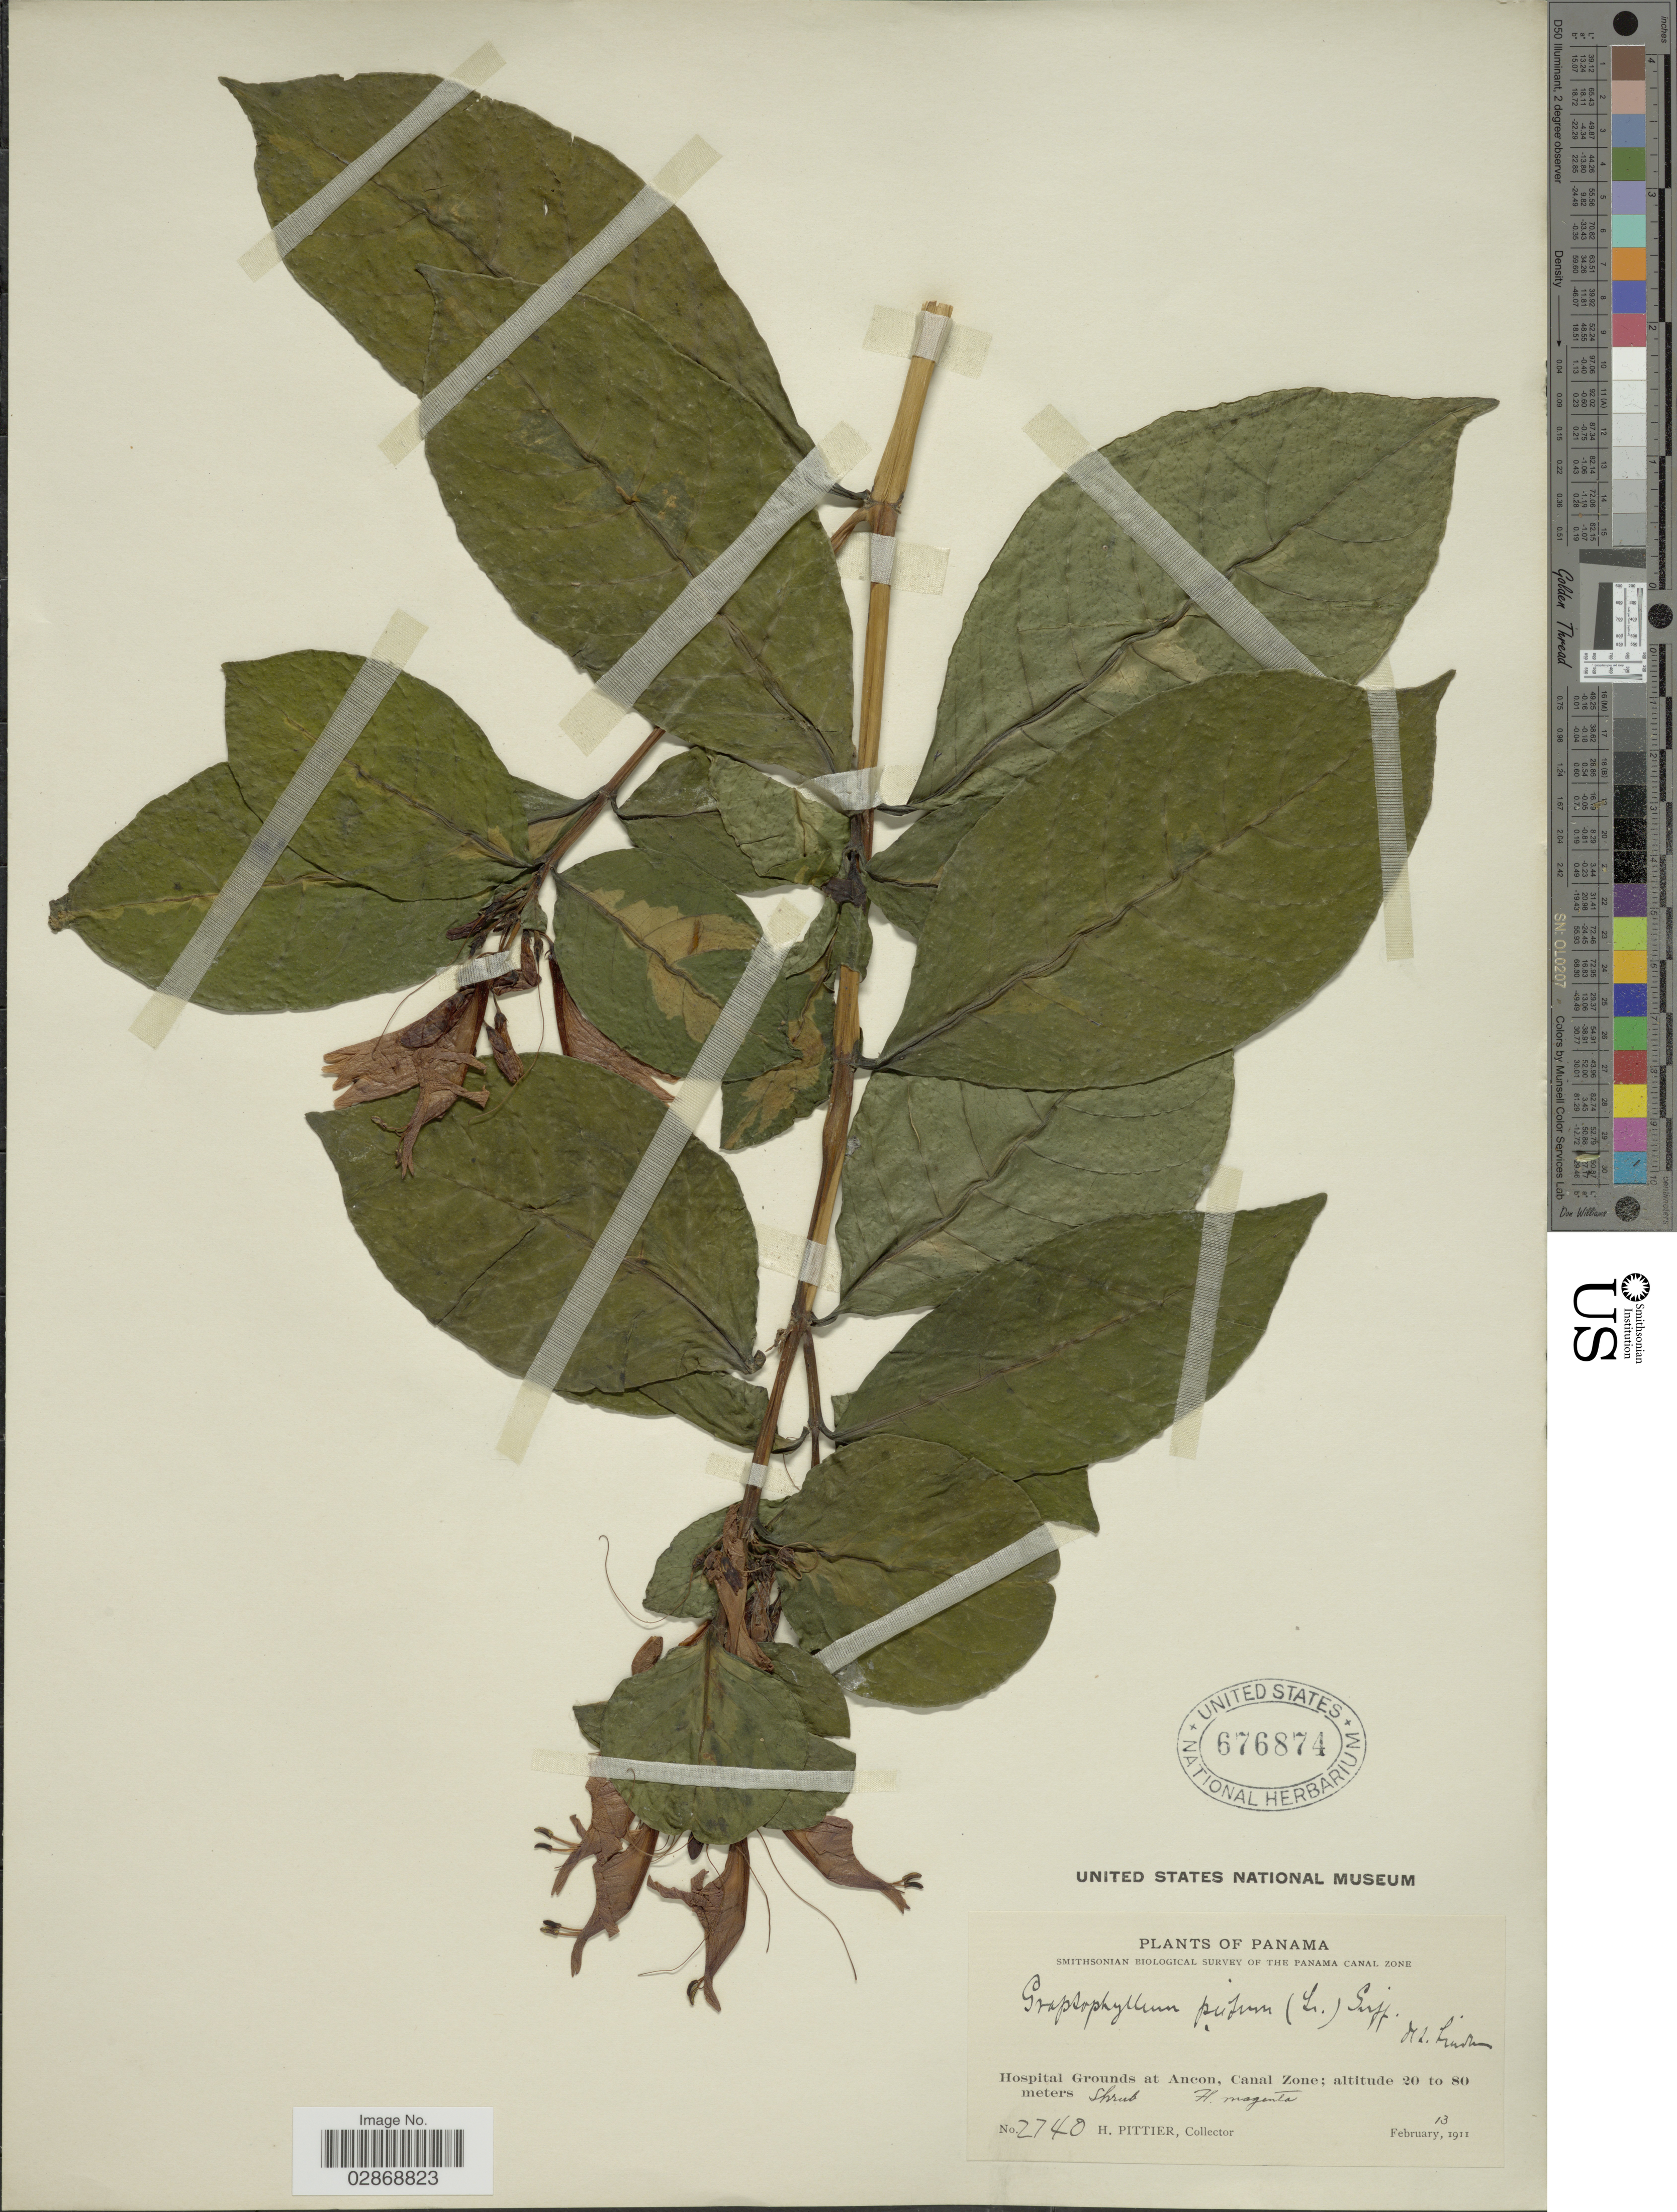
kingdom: Plantae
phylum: Tracheophyta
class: Magnoliopsida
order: Lamiales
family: Acanthaceae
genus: Graptophyllum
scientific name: Graptophyllum pictum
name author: (L.) Griff.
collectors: H. F. Pittier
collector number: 2740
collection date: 1911-02-13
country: Panama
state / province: Colón / Panamá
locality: Hospital Grounds at Ancon, Canal Zone.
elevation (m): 20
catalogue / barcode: US 676874